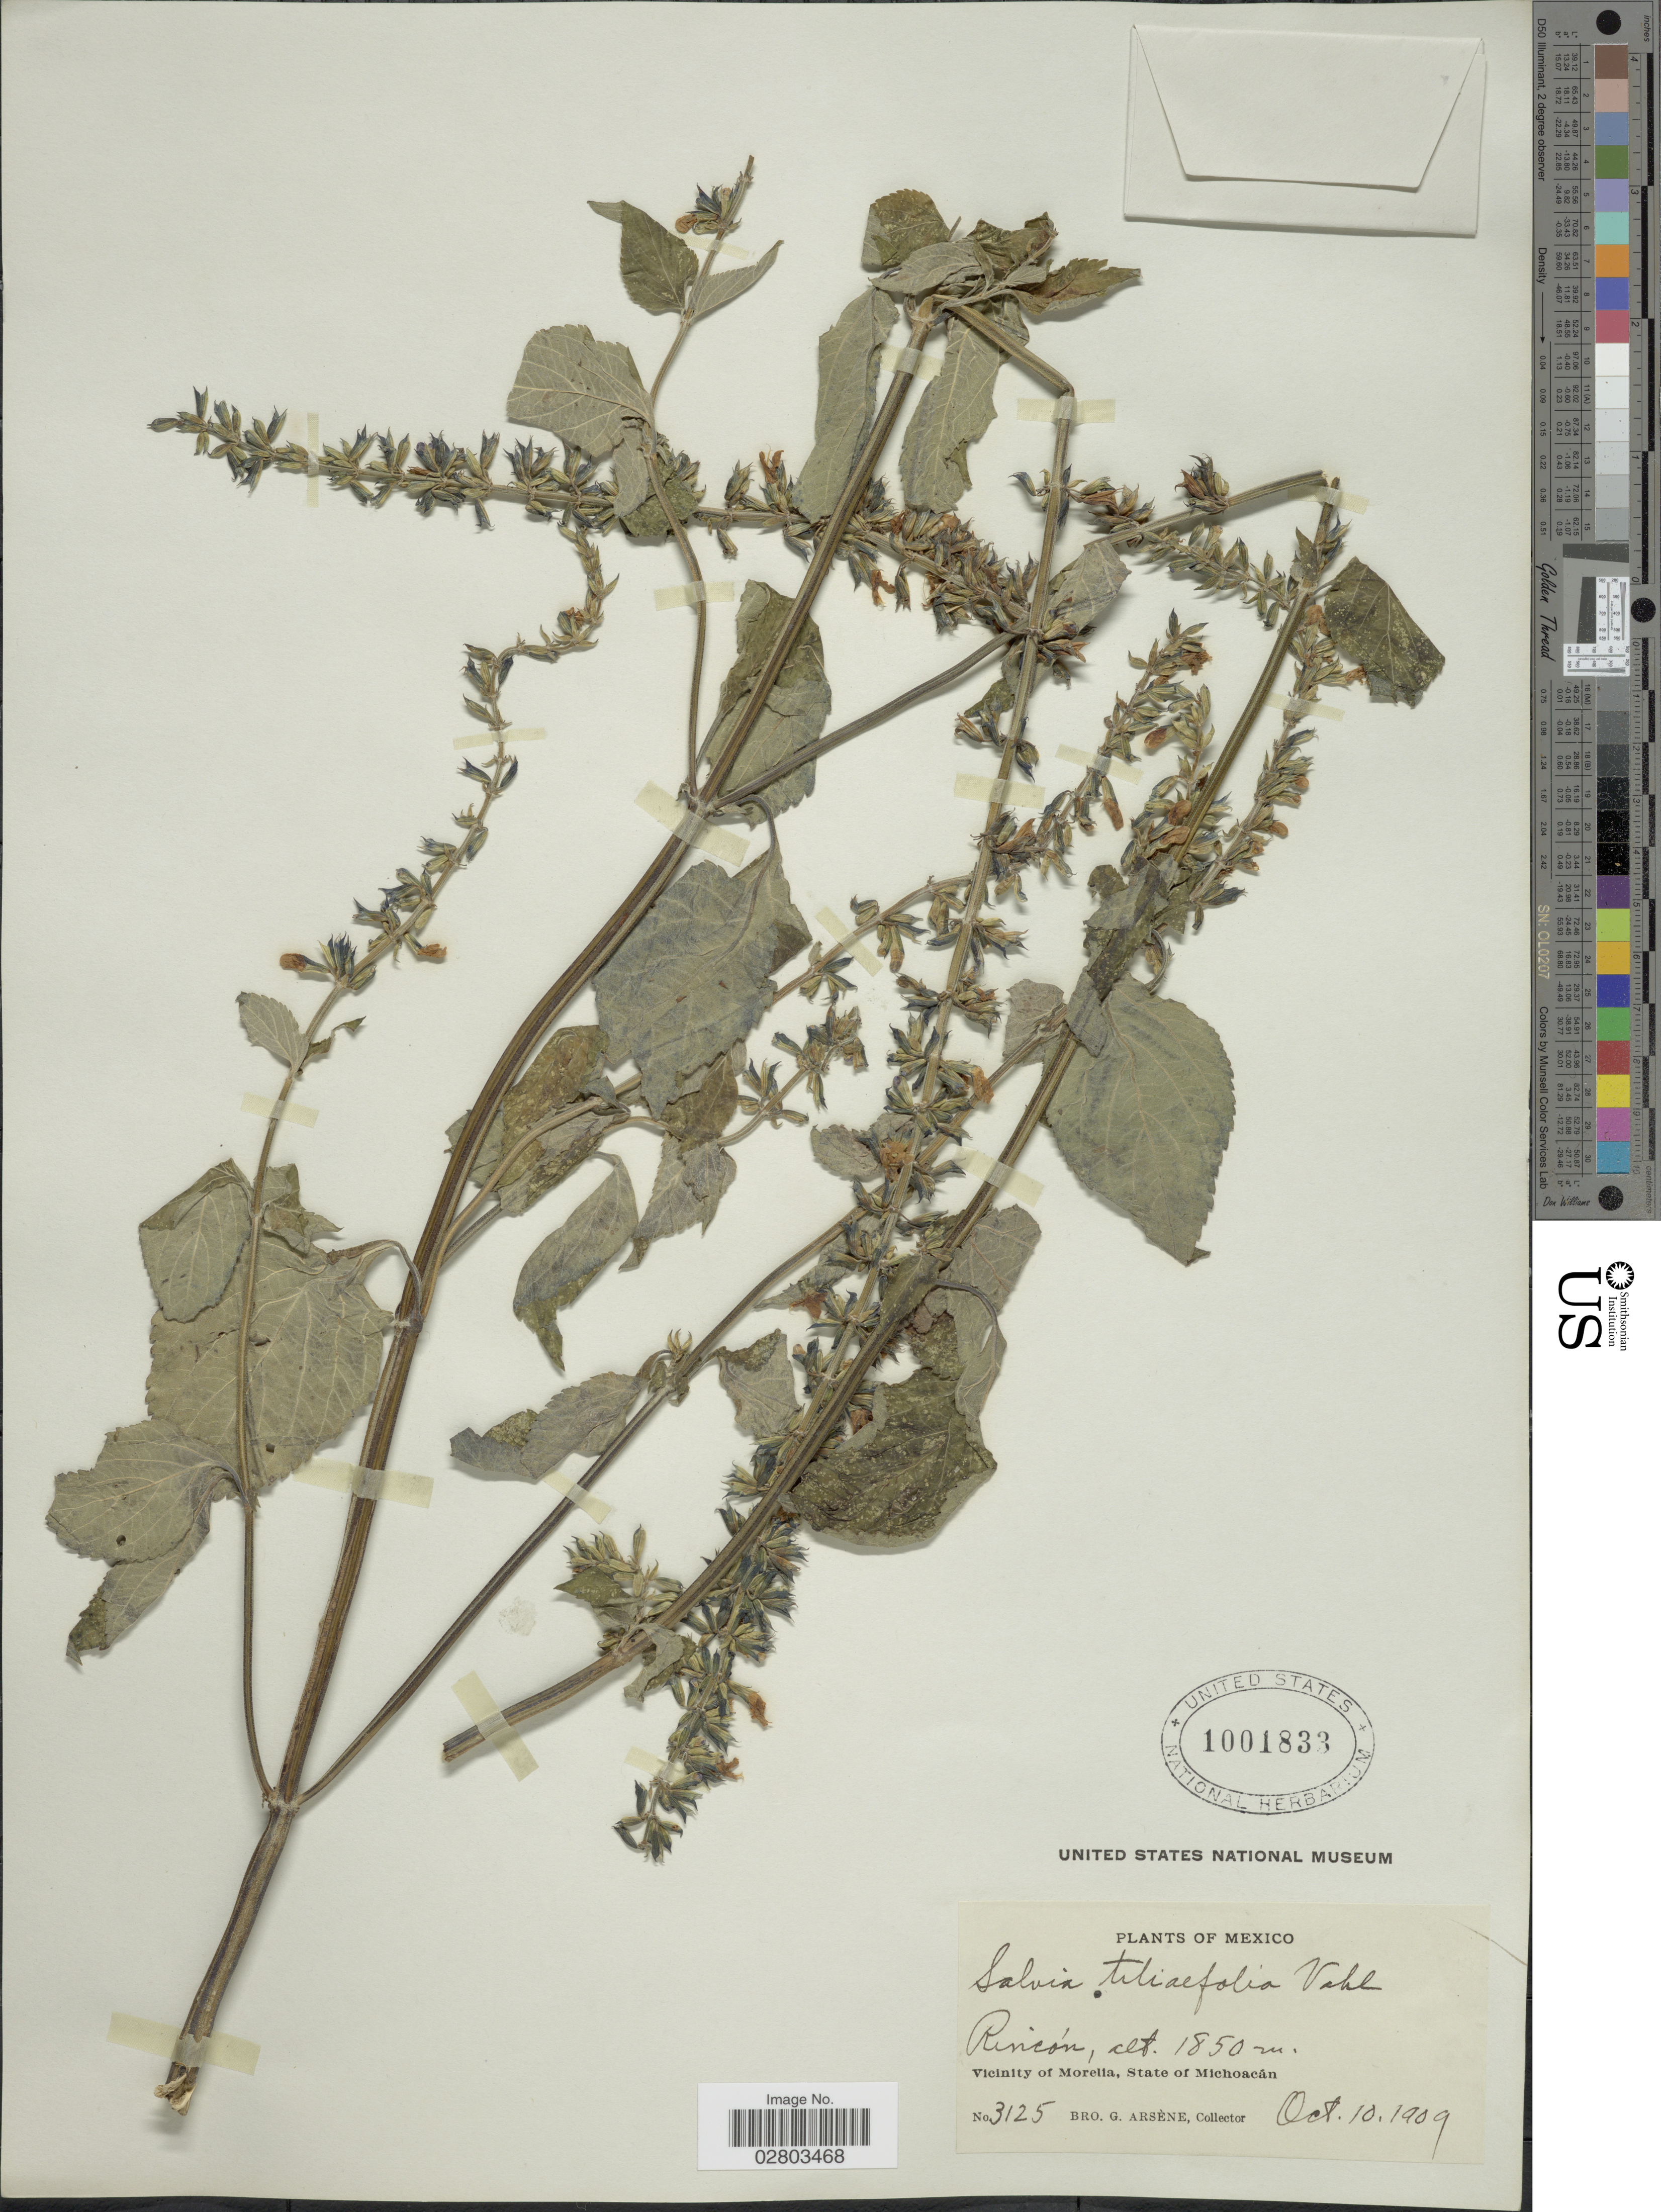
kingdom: Plantae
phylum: Tracheophyta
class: Magnoliopsida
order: Lamiales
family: Lamiaceae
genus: Salvia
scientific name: Salvia tiliifolia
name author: Vahl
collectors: Bro. G. Arsène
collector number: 3125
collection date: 1909-10-10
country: Mexico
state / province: Michoacán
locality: Rincón, Vicinity of Morelia.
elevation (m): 1850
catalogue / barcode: US 1001833